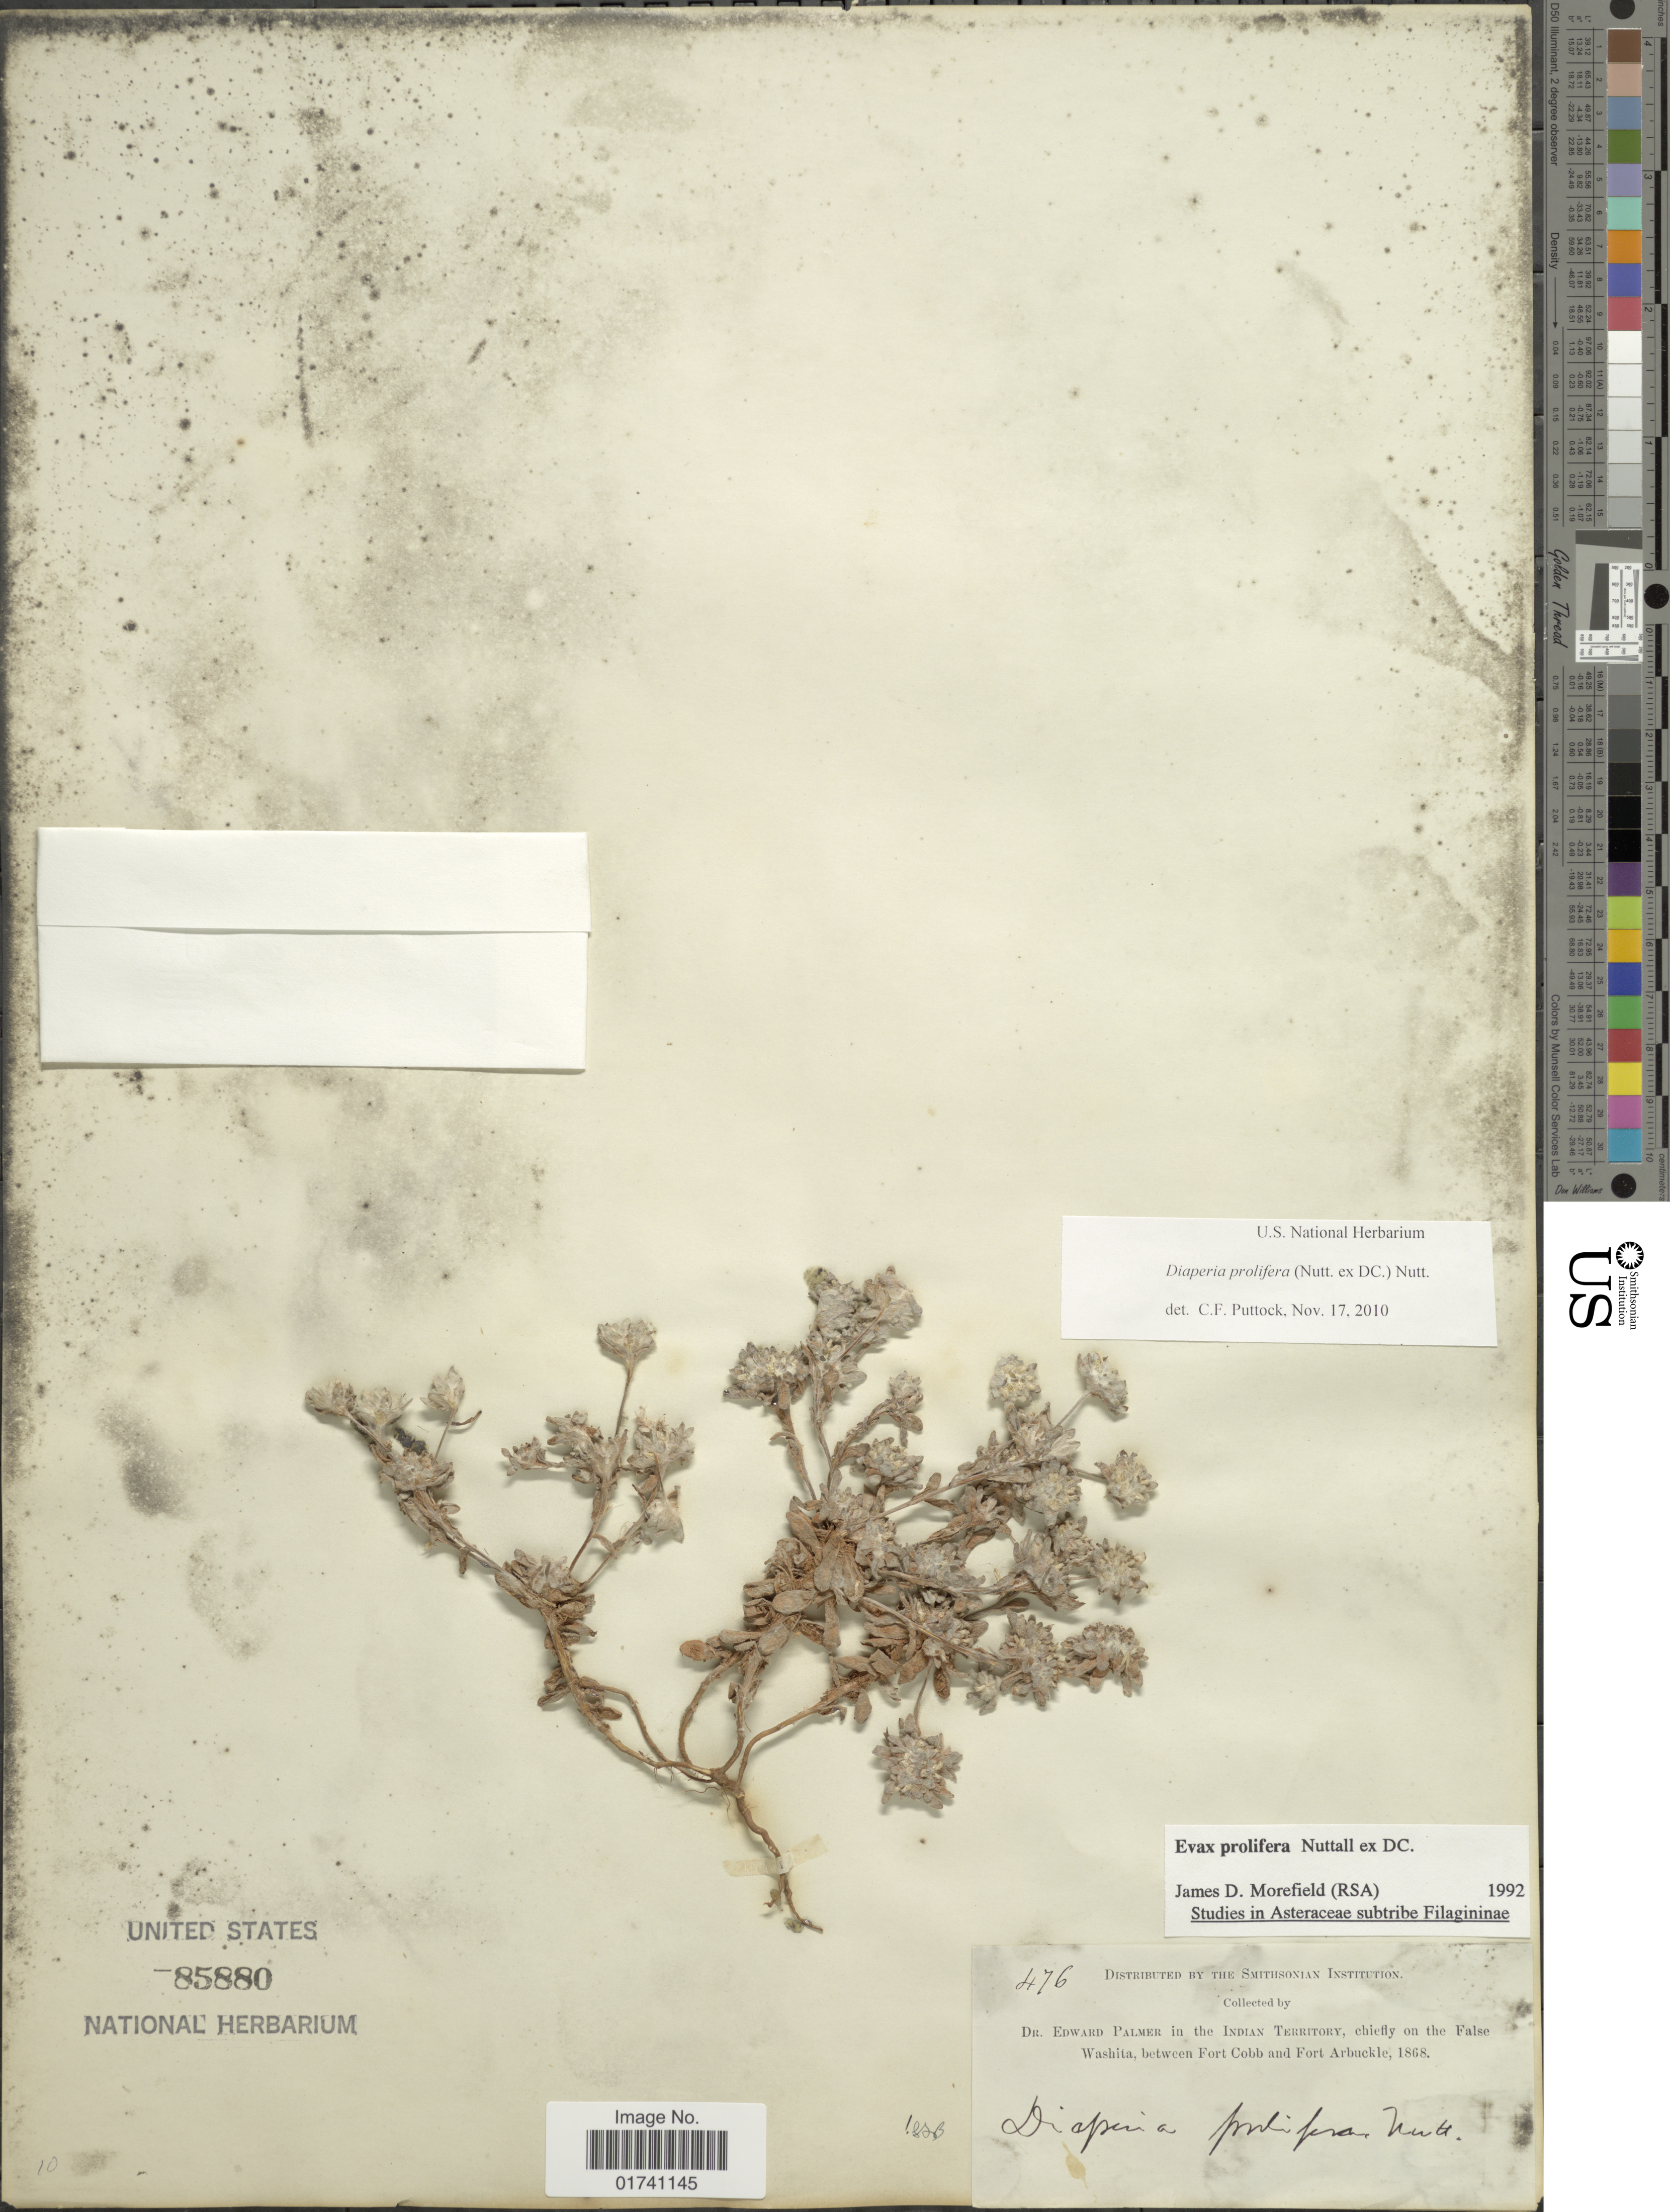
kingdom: Plantae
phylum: Tracheophyta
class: Magnoliopsida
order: Asterales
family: Asteraceae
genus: Diaperia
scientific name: Diaperia prolifera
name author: (Nutt. ex DC.) Morefield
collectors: E. Palmer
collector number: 476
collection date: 1868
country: United States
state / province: Oklahoma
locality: Indian Territory, chiefly on the false Washita, between Fort Cubb and Fort Arbuckle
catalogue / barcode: US 85880